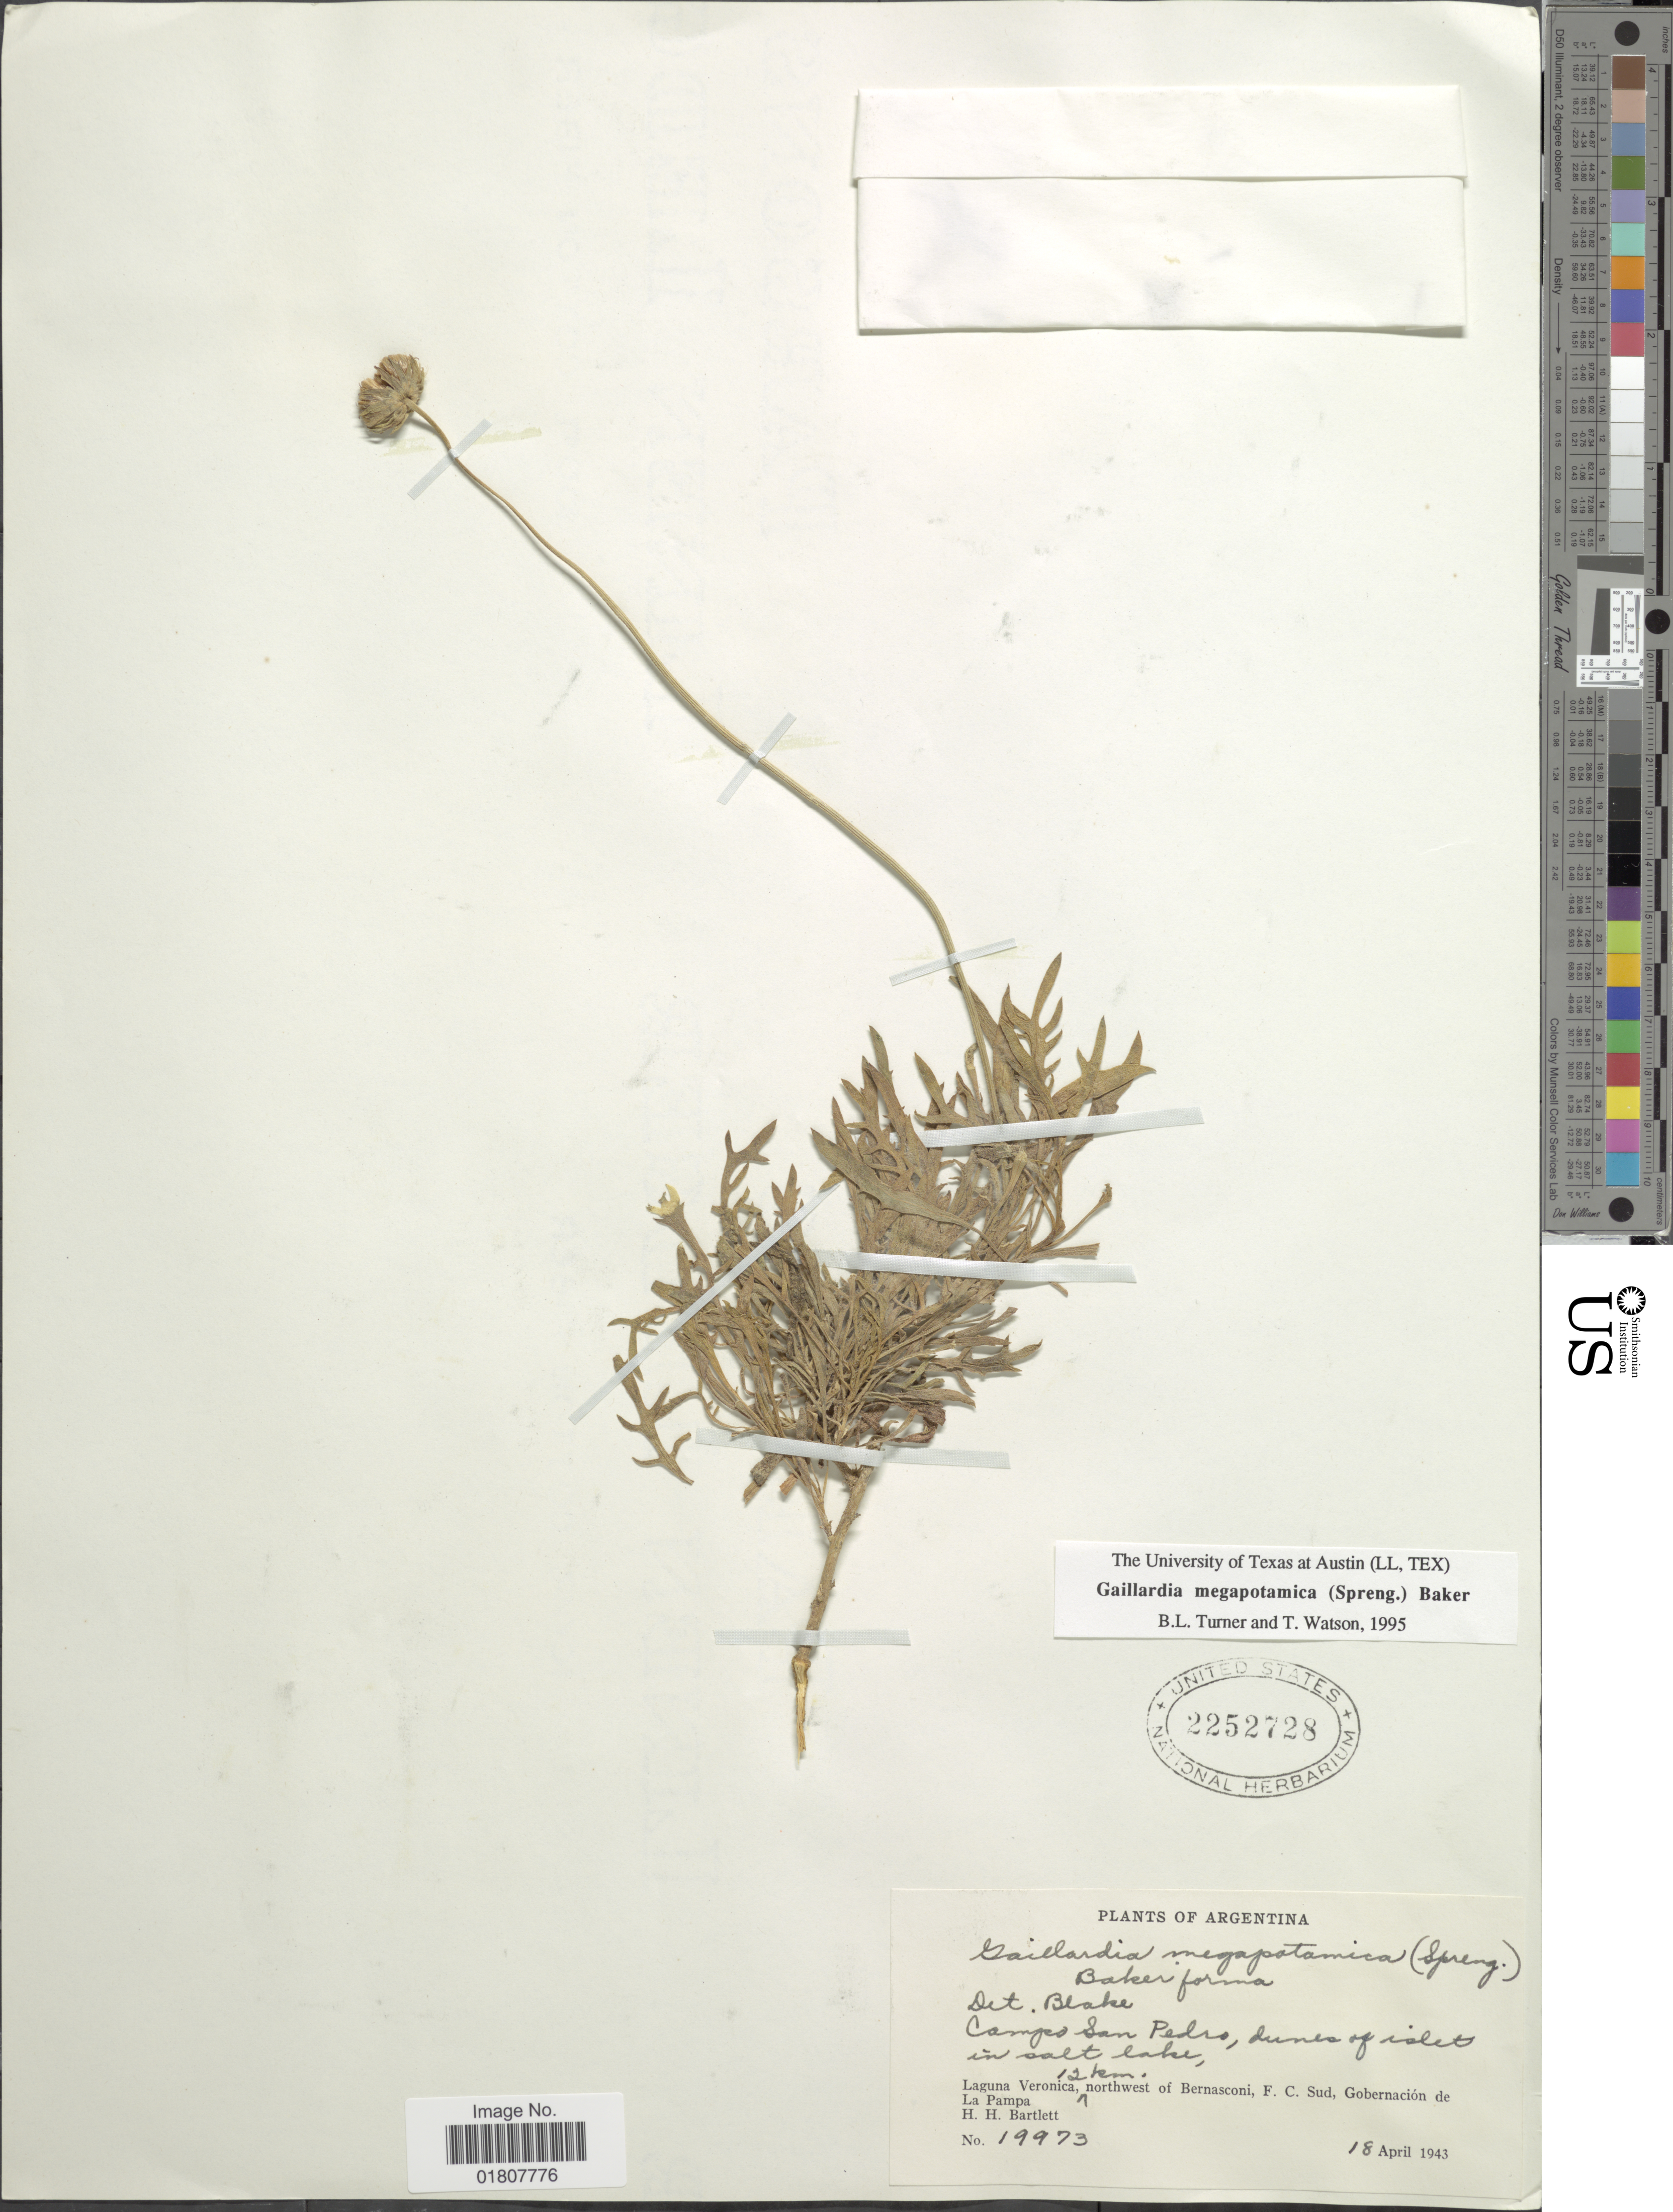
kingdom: Plantae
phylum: Tracheophyta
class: Magnoliopsida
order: Asterales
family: Asteraceae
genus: Gaillardia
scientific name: Gaillardia megapotamica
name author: (Spreng.) Baker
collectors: H. H. Bartlett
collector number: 19973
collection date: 1943-04-18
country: Argentina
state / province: La Pampa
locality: Campo San Pedro, Laguna Veronica 12 km northwest of Bernasconi, F. C. Sud, Gobernacion de La Pampa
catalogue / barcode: US 2252728